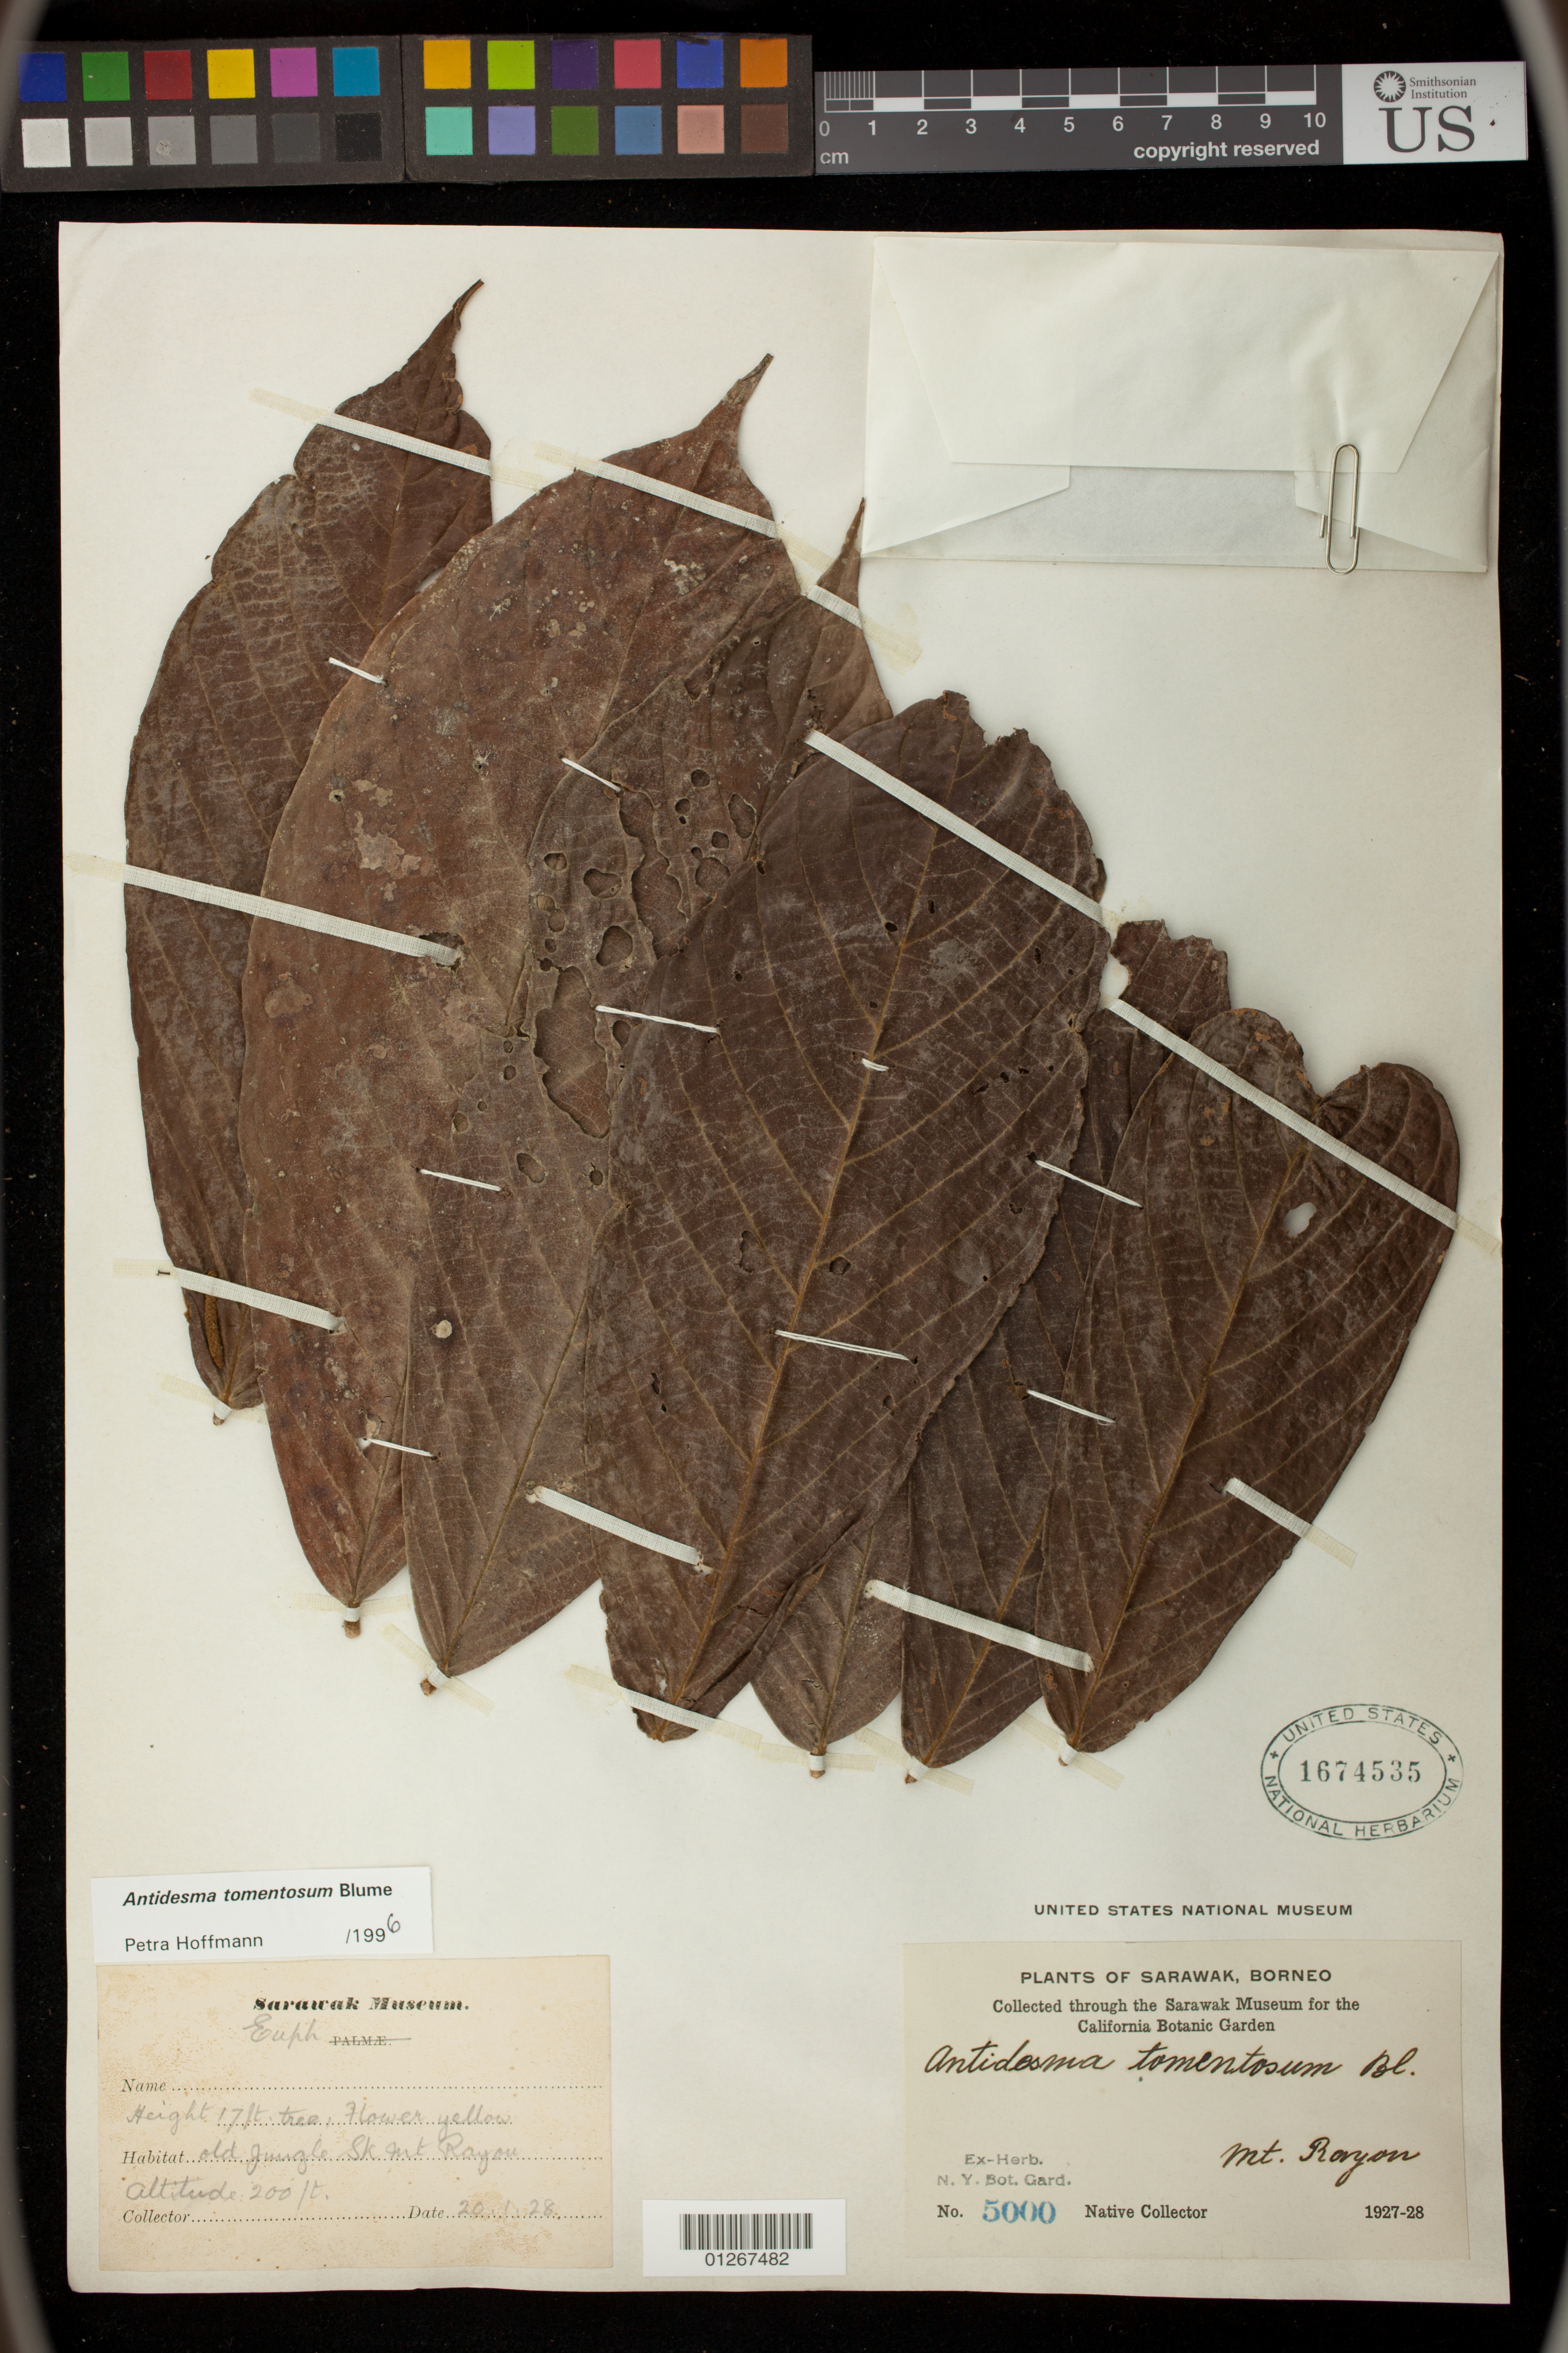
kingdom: Plantae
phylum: Tracheophyta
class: Magnoliopsida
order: Malpighiales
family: Phyllanthaceae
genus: Antidesma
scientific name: Antidesma tomentosum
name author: Blume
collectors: Native collector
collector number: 5000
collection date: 1928-01-20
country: Malaysia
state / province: Sarawak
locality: Mt Rayou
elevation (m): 61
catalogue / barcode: US 1674535